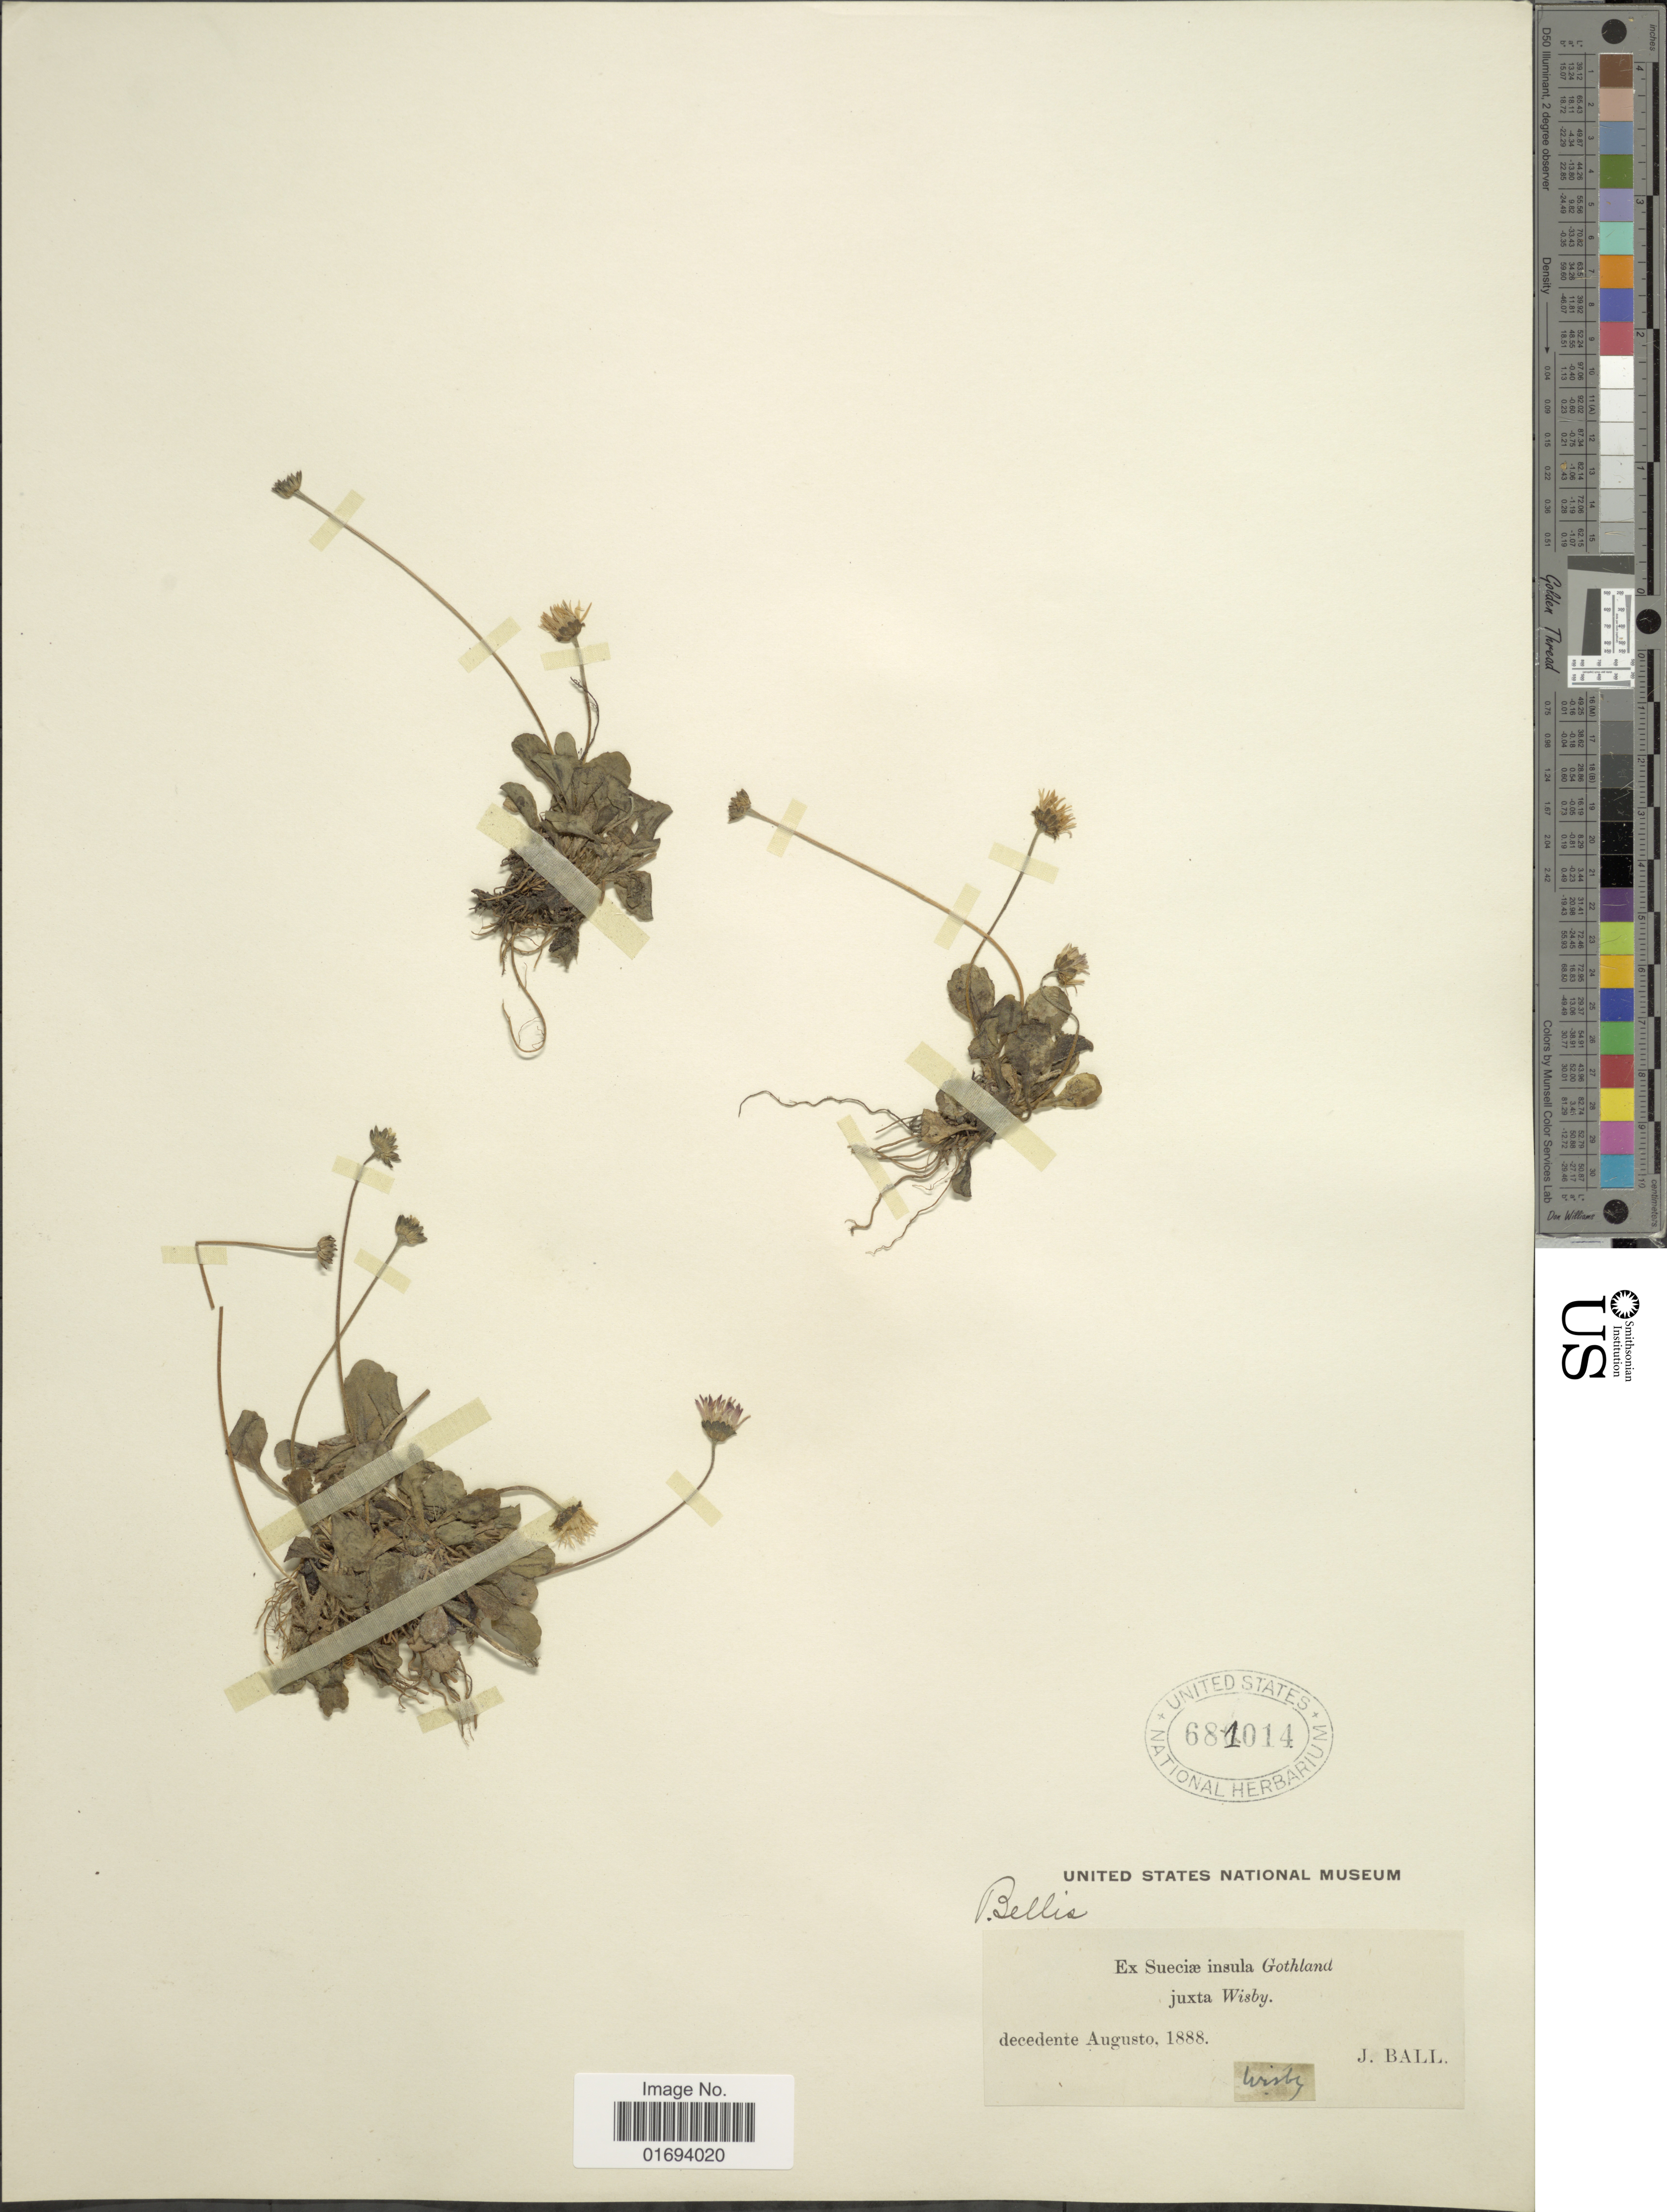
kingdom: Plantae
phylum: Tracheophyta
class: Magnoliopsida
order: Asterales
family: Asteraceae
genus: Bellis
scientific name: Bellis perennis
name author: L.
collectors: J. Ball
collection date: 1888-08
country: Sweden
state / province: Gotland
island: Gotland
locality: Sueciae insula Gothland. juxta Wisby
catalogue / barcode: US 681014